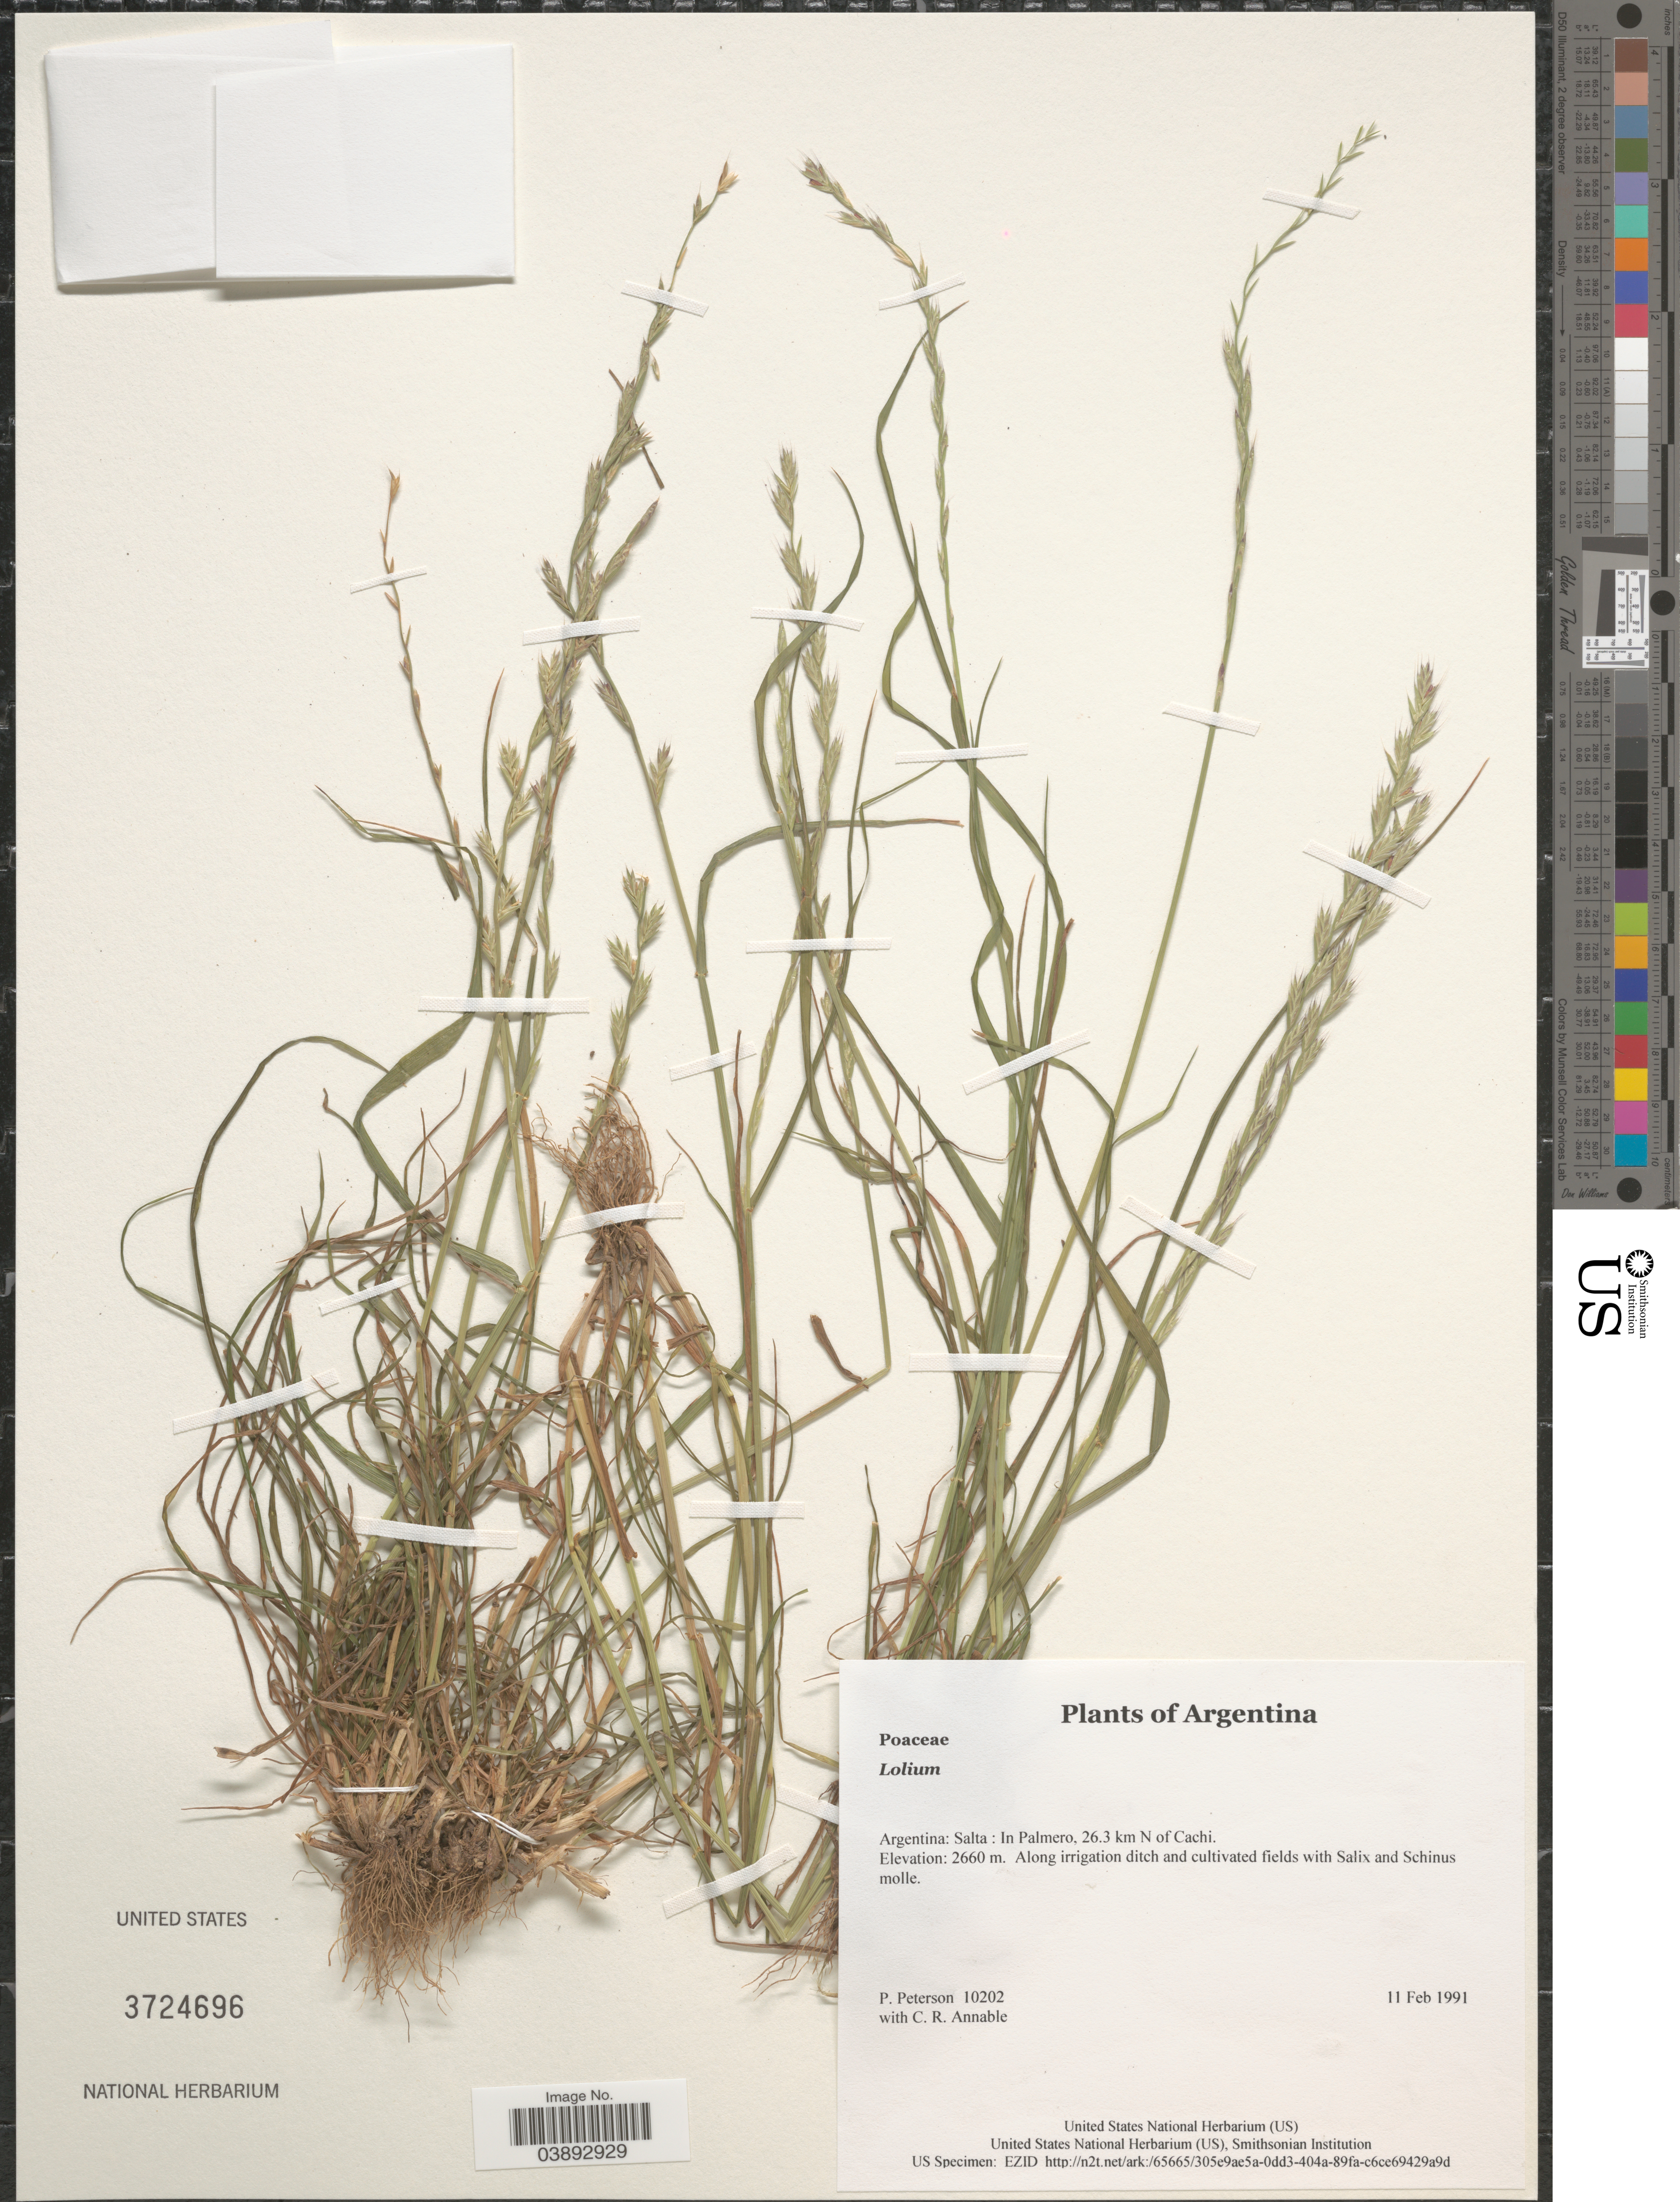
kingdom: Plantae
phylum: Tracheophyta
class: Liliopsida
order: Poales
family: Poaceae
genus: Lolium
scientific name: Lolium sp.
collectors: P. Peterson & C. R. Annable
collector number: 10202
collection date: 1991-02-11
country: Argentina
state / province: Salta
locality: In Palmero, 26.3 km N of Cachi.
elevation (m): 2660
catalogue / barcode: US 3724696